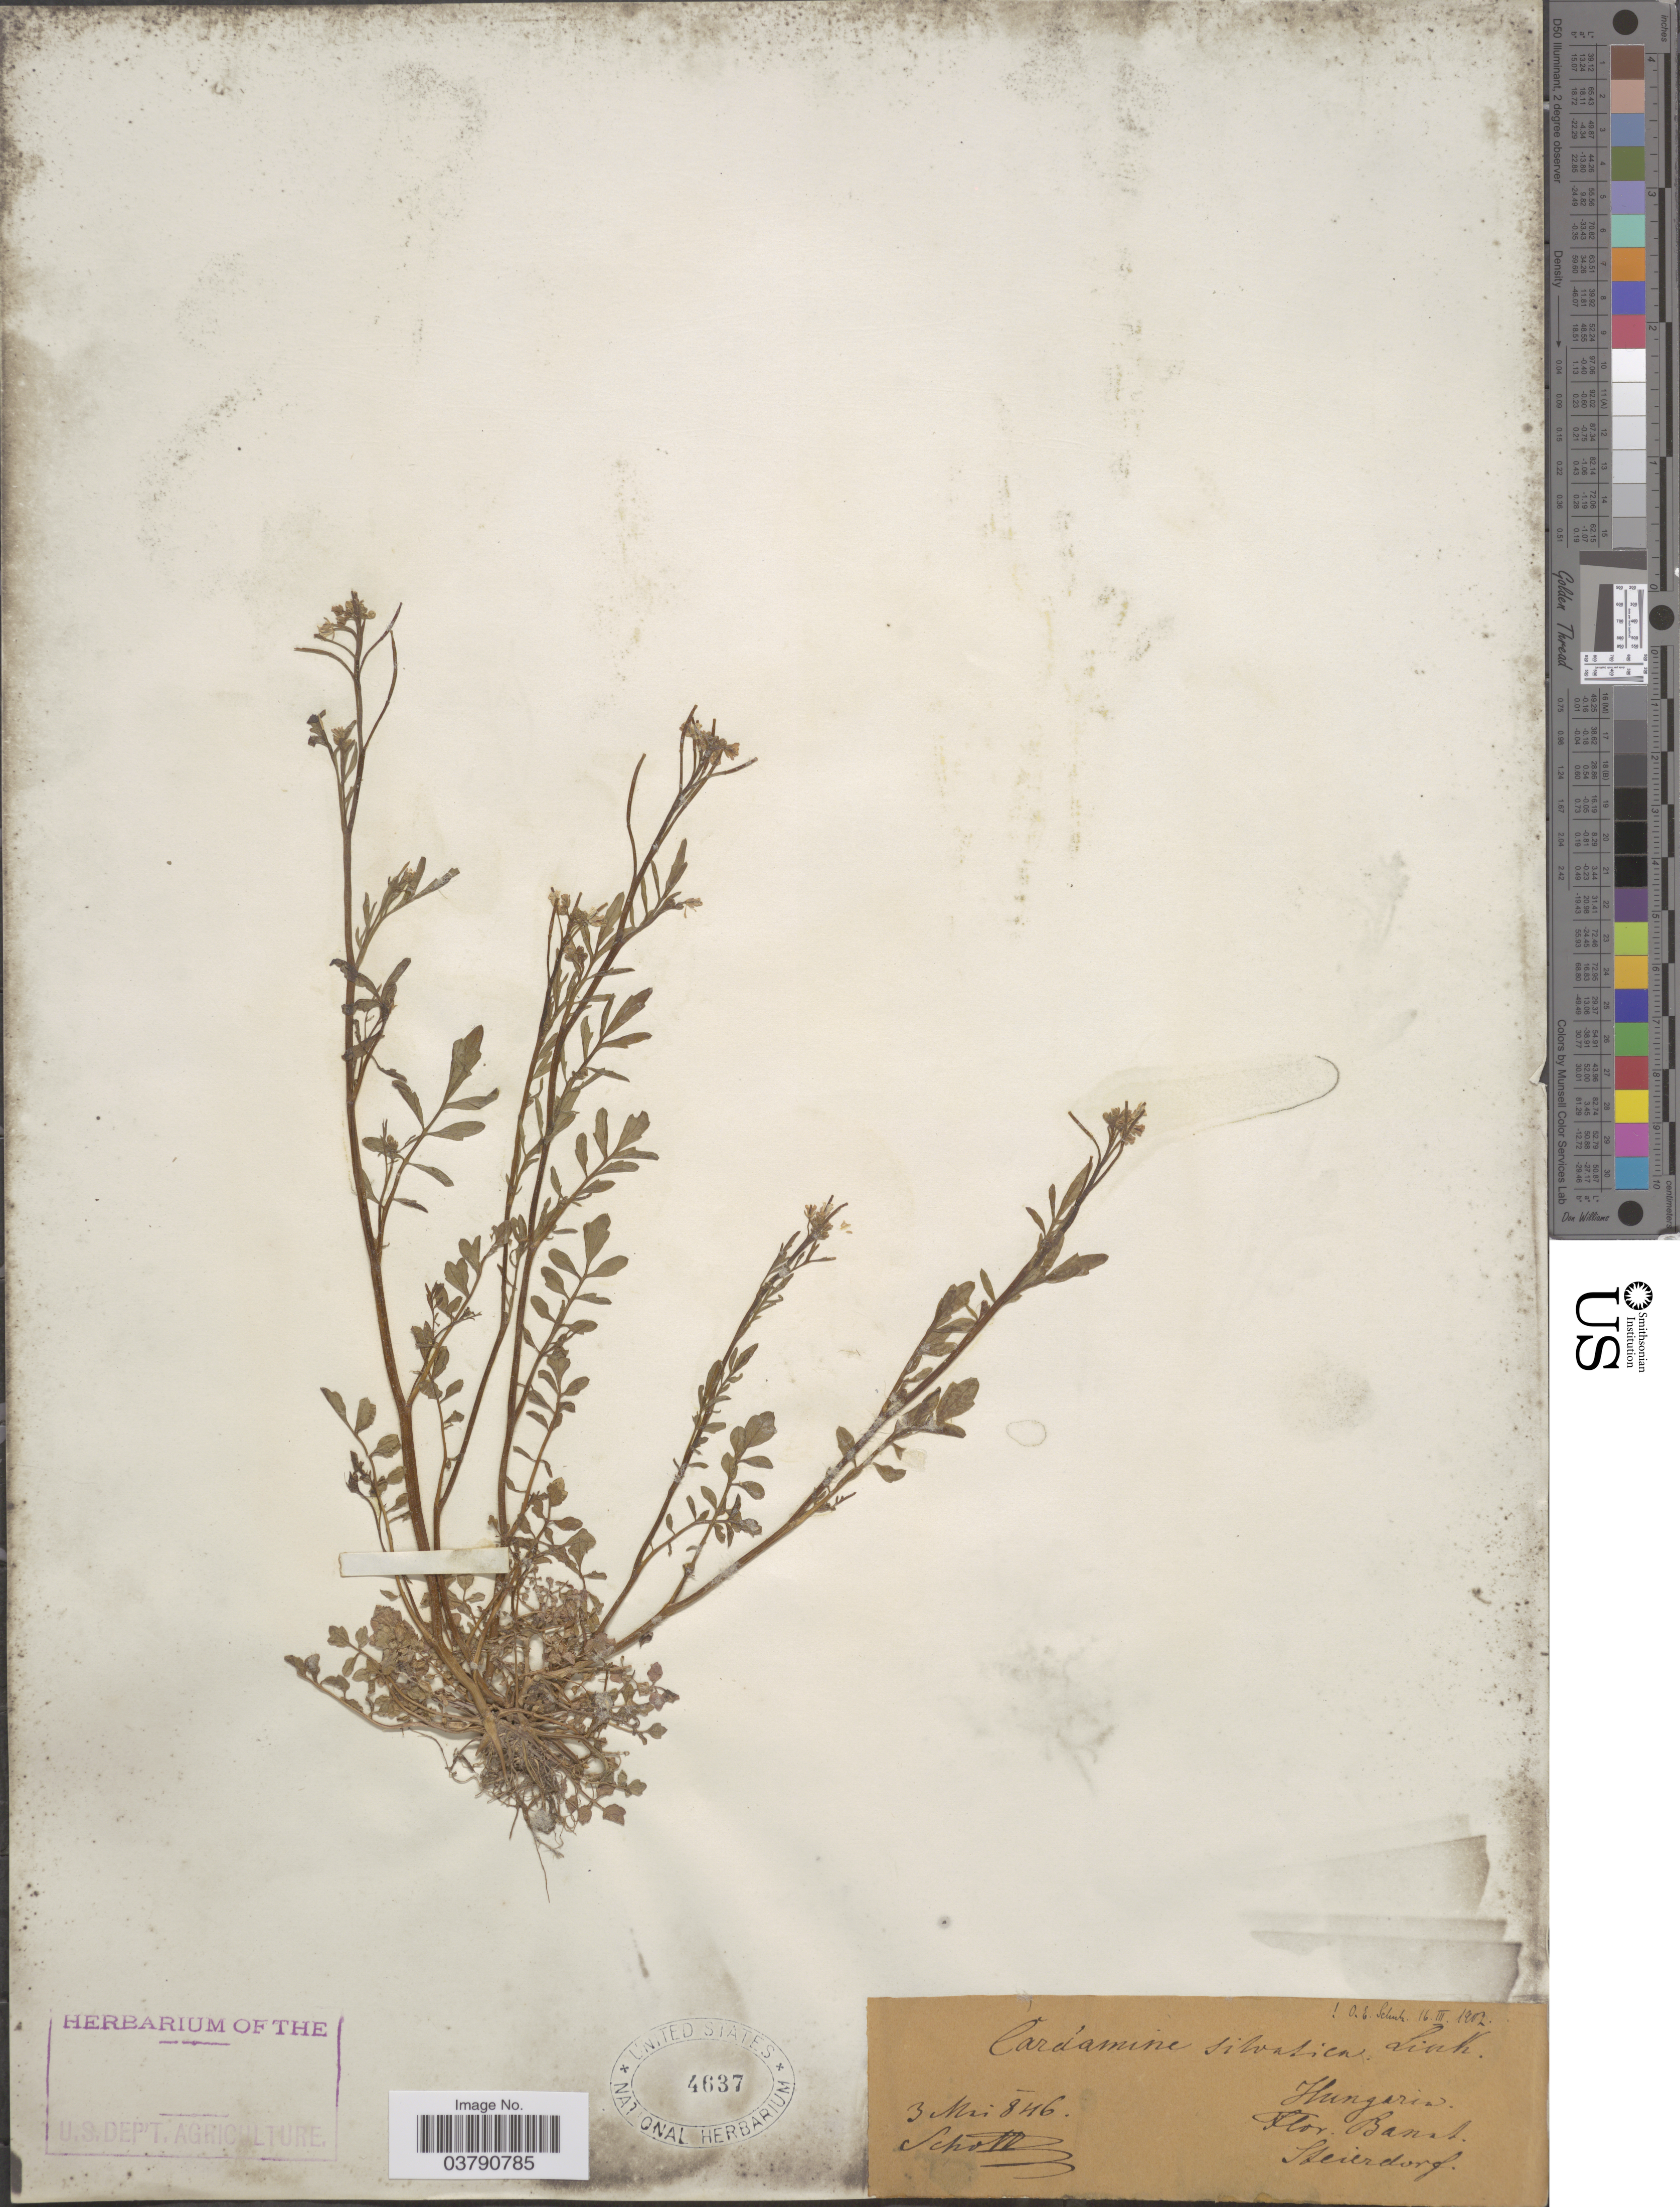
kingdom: Plantae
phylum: Tracheophyta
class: Magnoliopsida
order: Brassicales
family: Brassicaceae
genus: Cardamine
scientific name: Cardamine sylvatica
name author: Link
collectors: Schott, --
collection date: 1846-05-03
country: Hungary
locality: Banat. Steierdorf.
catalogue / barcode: US 4637